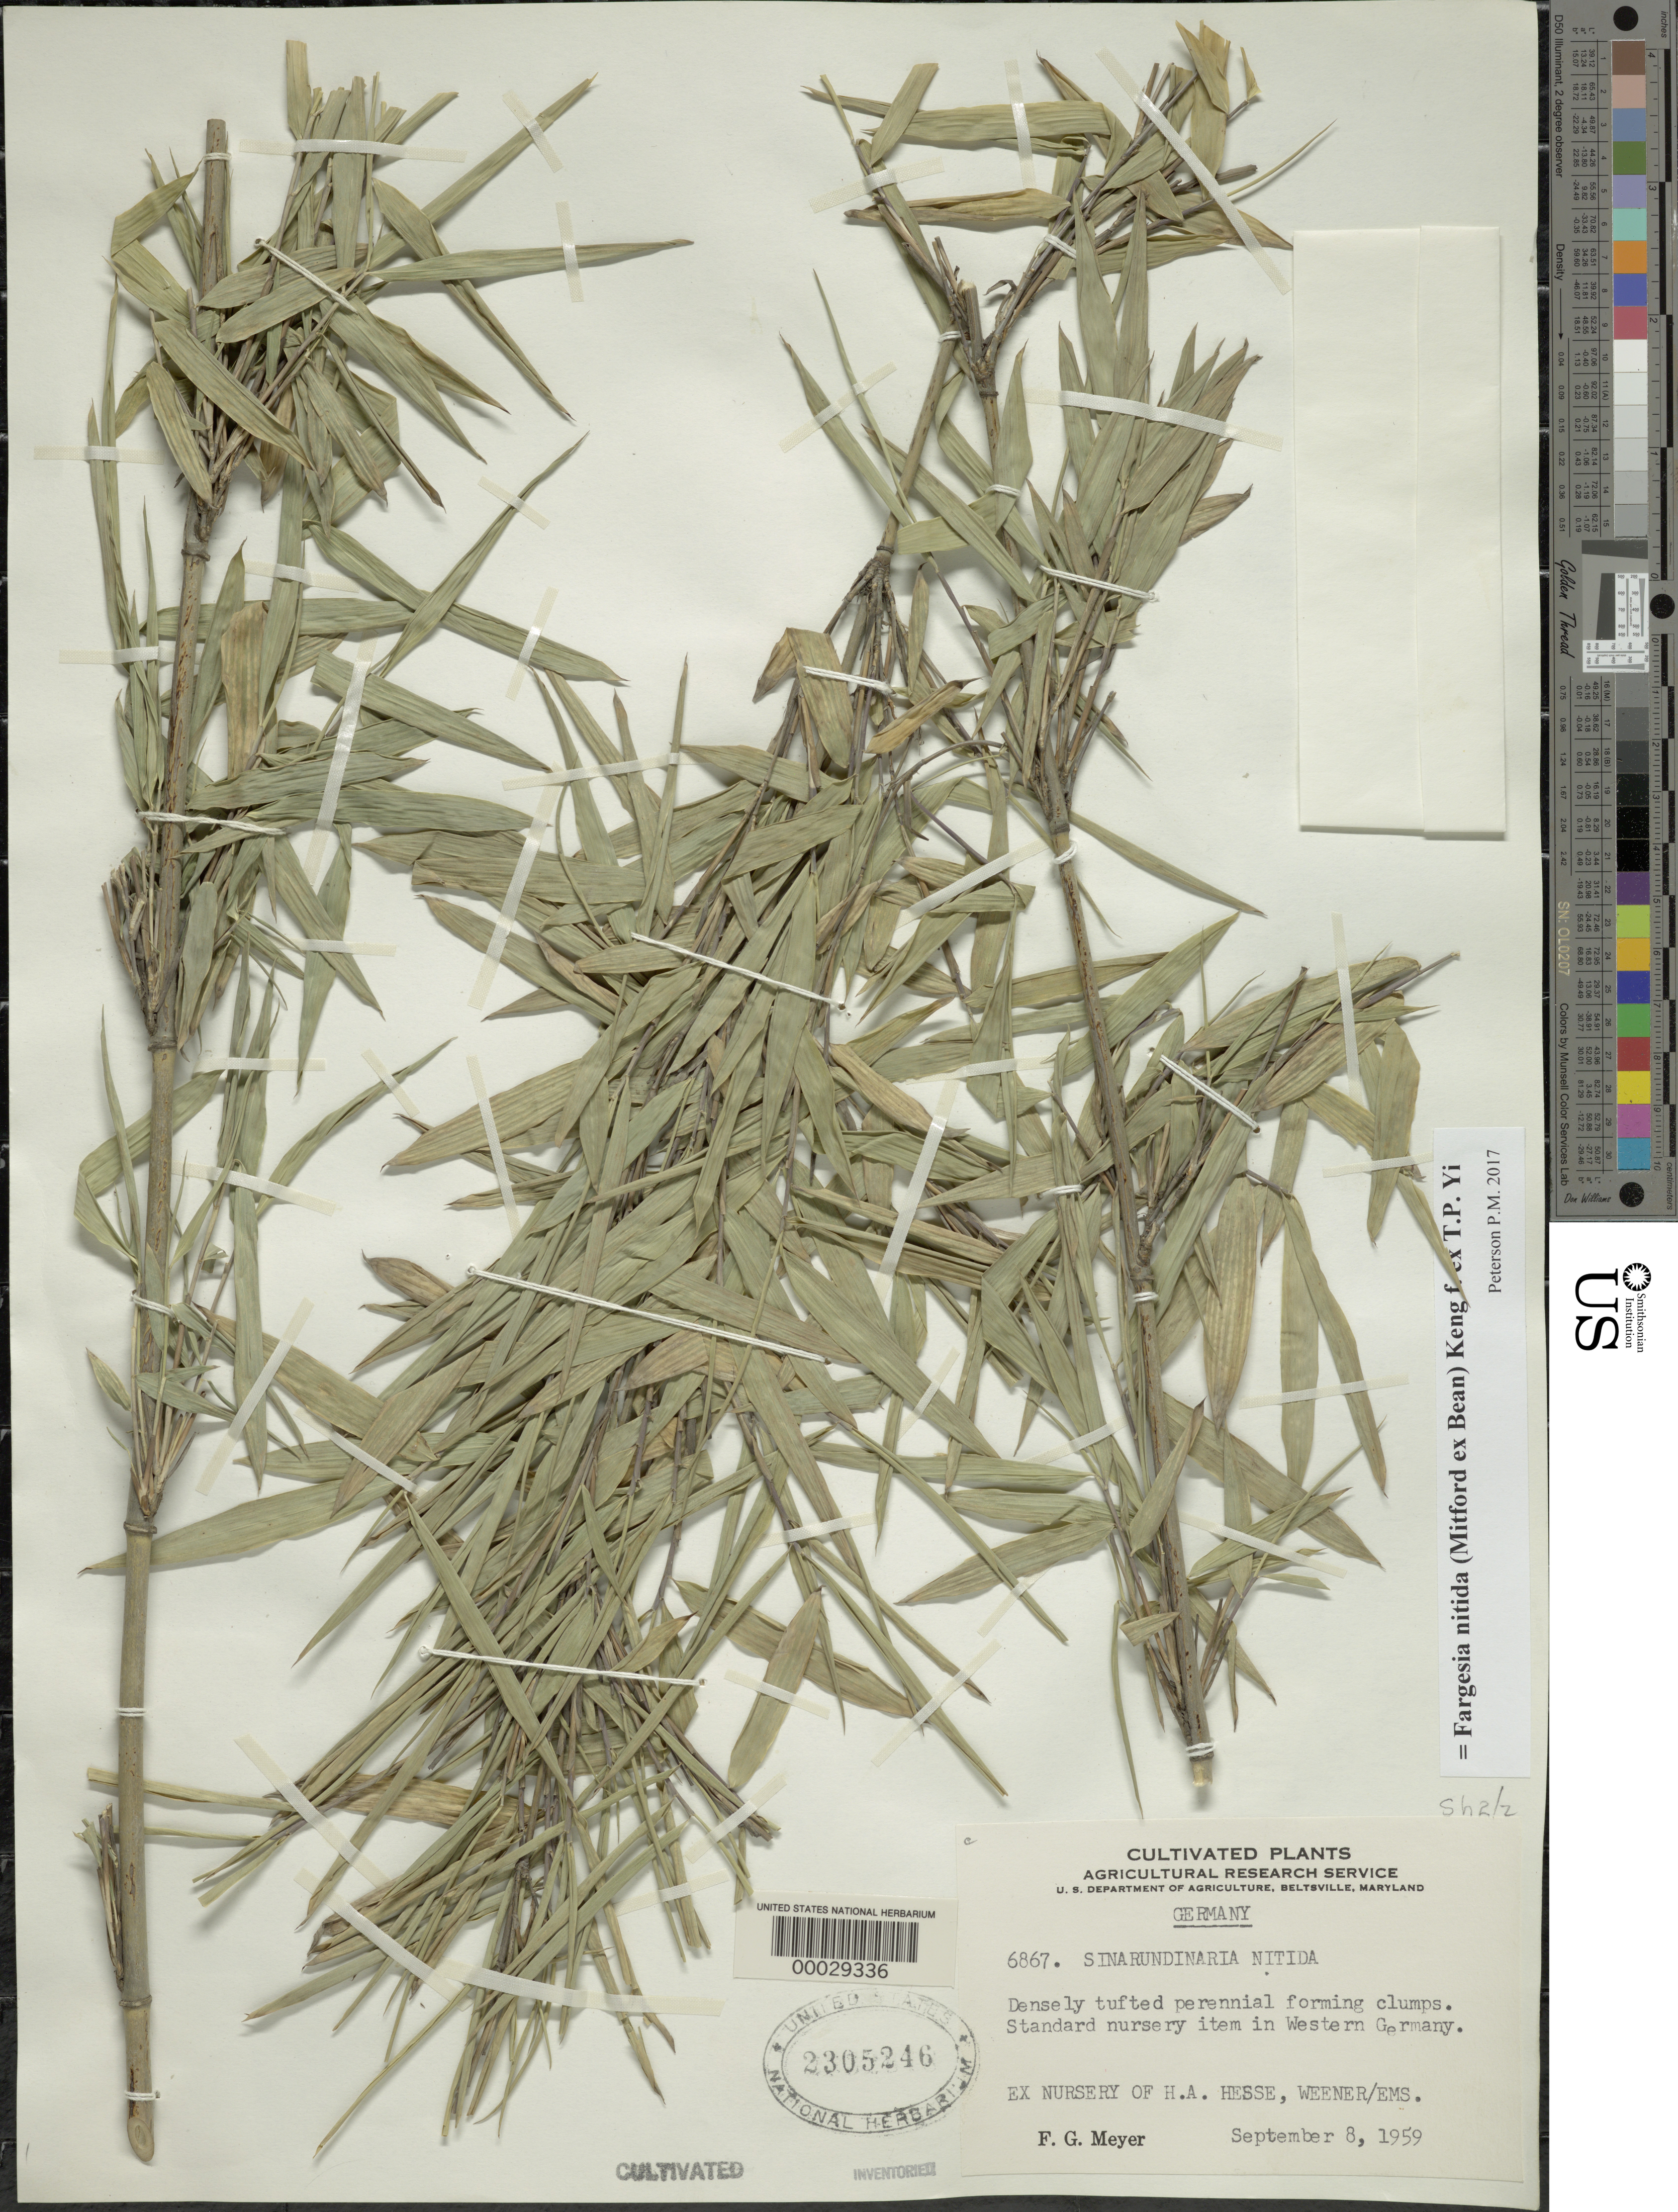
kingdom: Plantae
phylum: Tracheophyta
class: Liliopsida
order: Poales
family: Poaceae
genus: Fargesia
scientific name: Fargesia nitida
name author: (Mitford ex Stapf) Keng f. ex T.P. Yi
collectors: F. G. Meyer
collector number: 6867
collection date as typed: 08 Sep 1959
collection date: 1959-09-08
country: Germany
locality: Nursery of h.a. hesse, weener/ems, "west germany"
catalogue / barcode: US 2305246